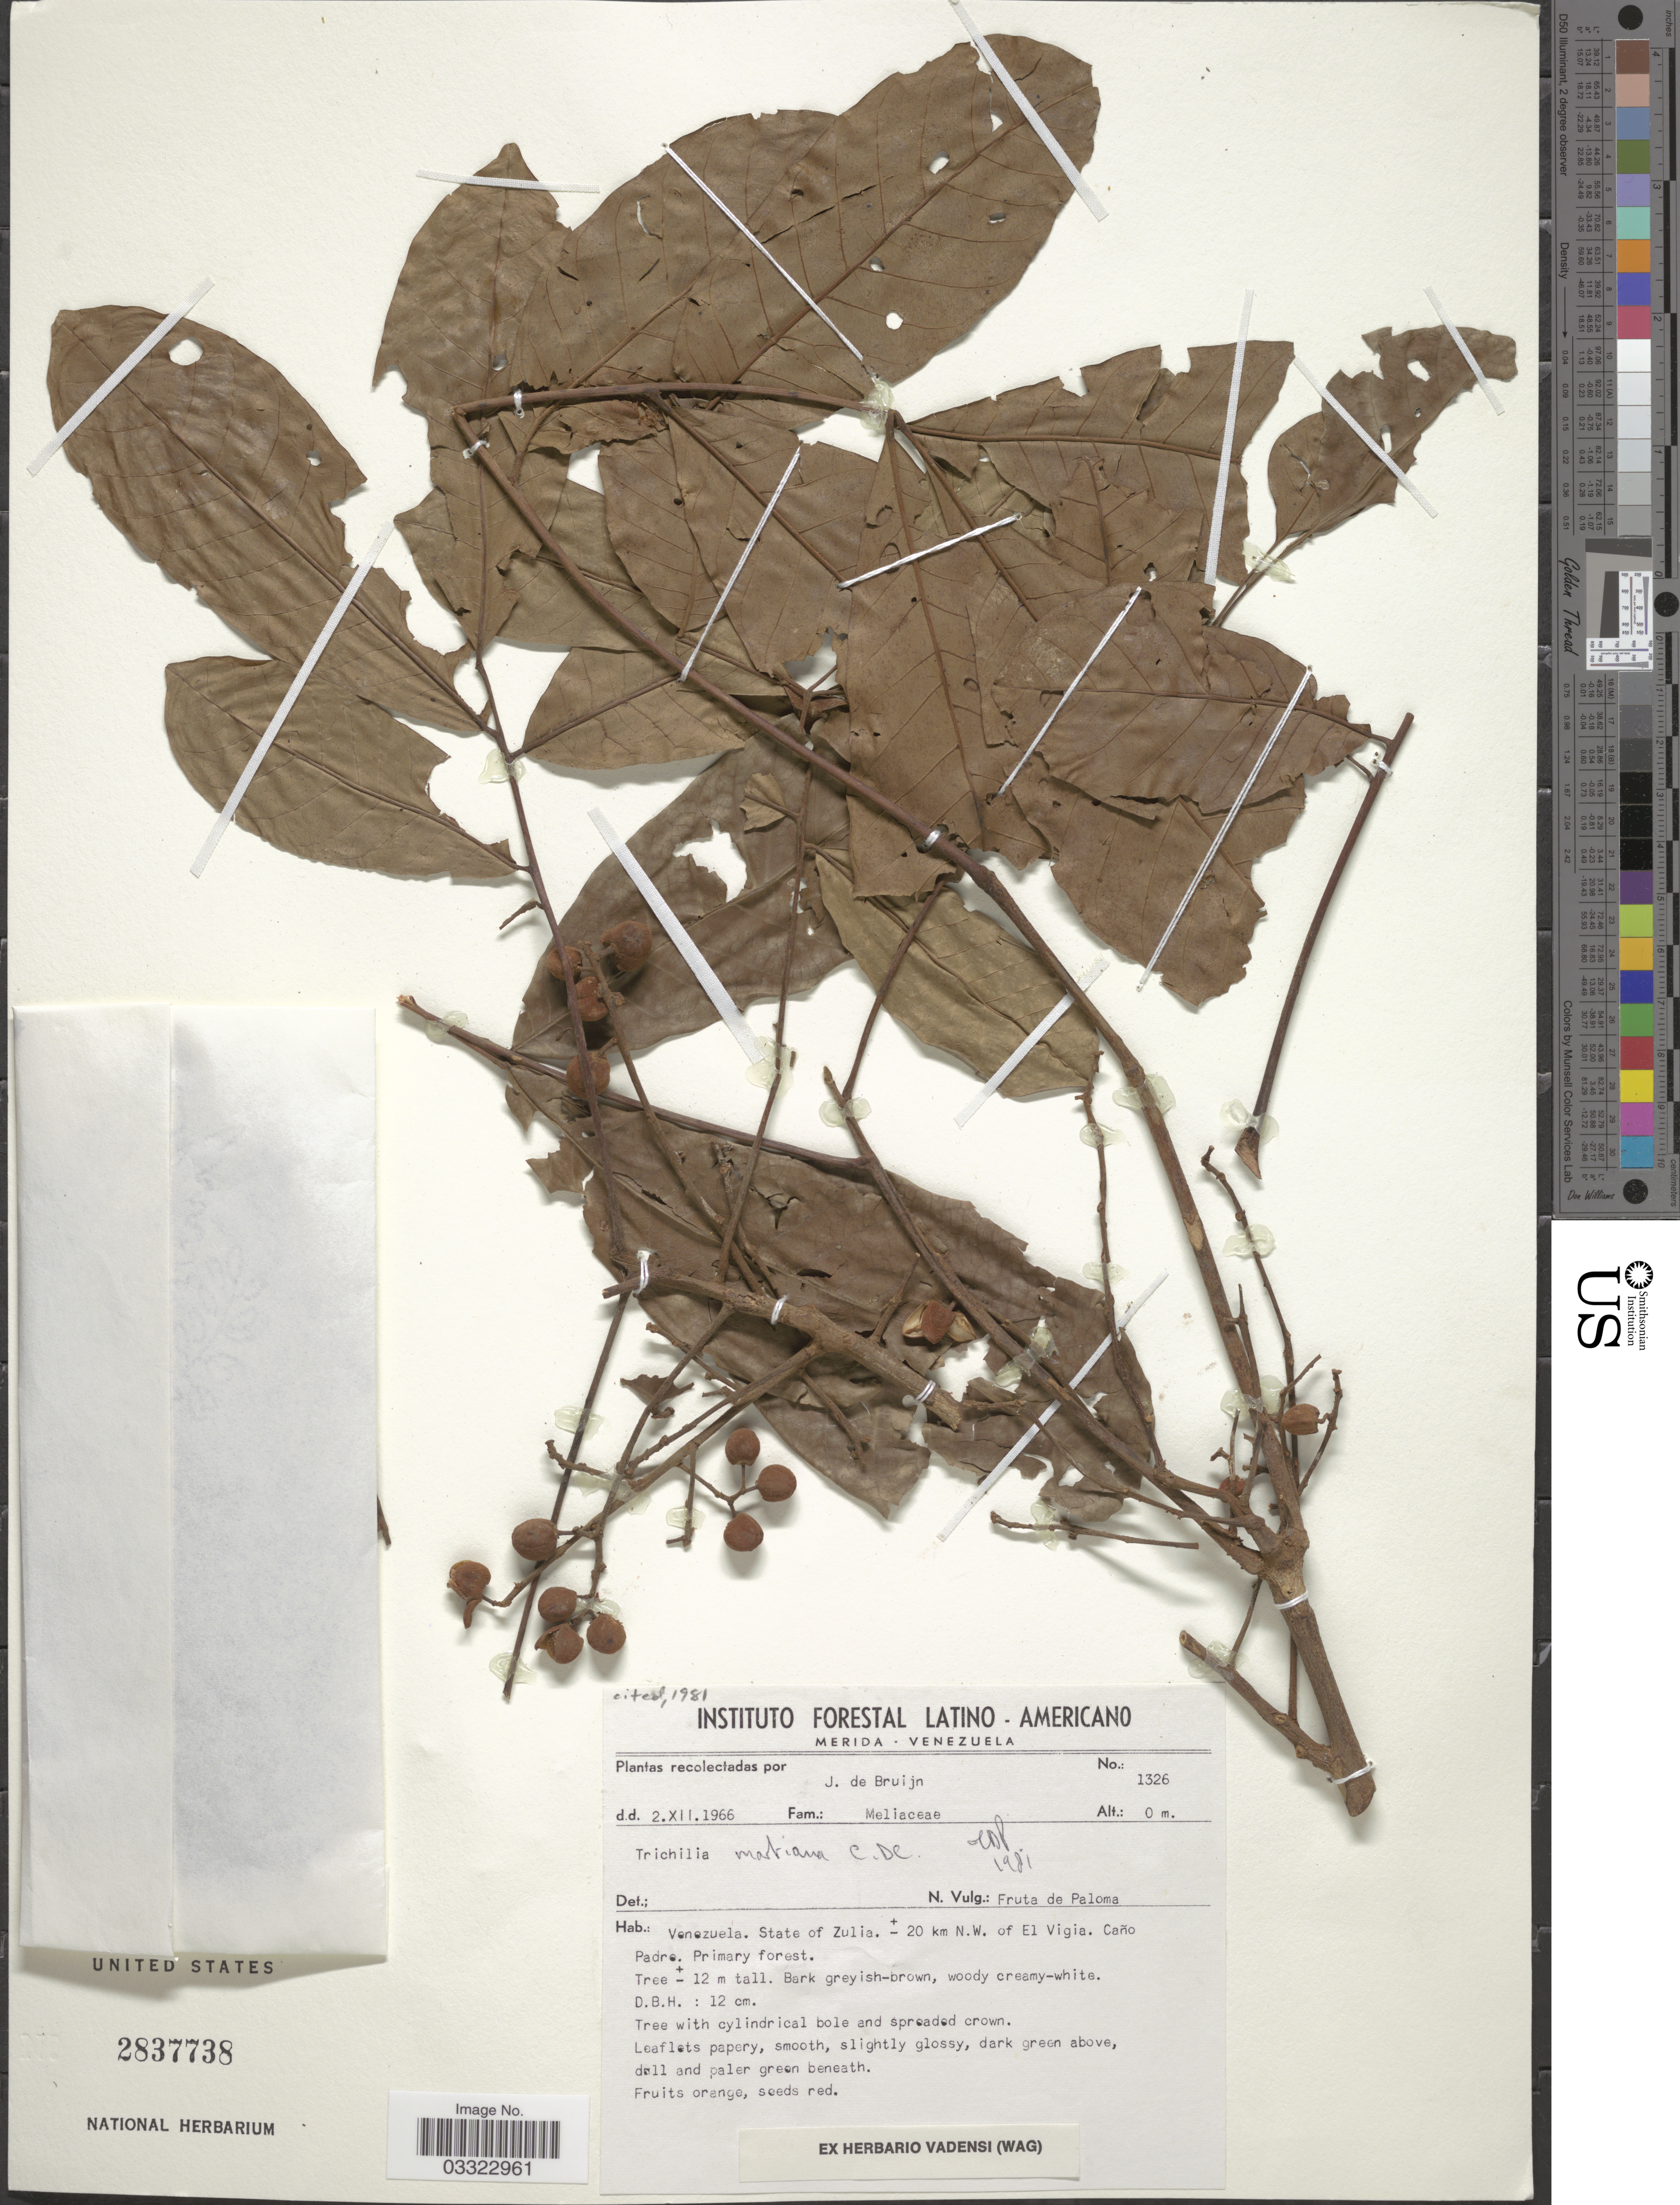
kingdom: Plantae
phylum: Tracheophyta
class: Magnoliopsida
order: Sapindales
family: Meliaceae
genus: Trichilia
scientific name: Trichilia martiana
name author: C. DC.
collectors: J. Bruijn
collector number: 1326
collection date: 1966-12-02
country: Venezuela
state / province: Zulia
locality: ± 20 km N.W. of El Vigia. Caño Padre.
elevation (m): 0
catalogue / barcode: US 2837738